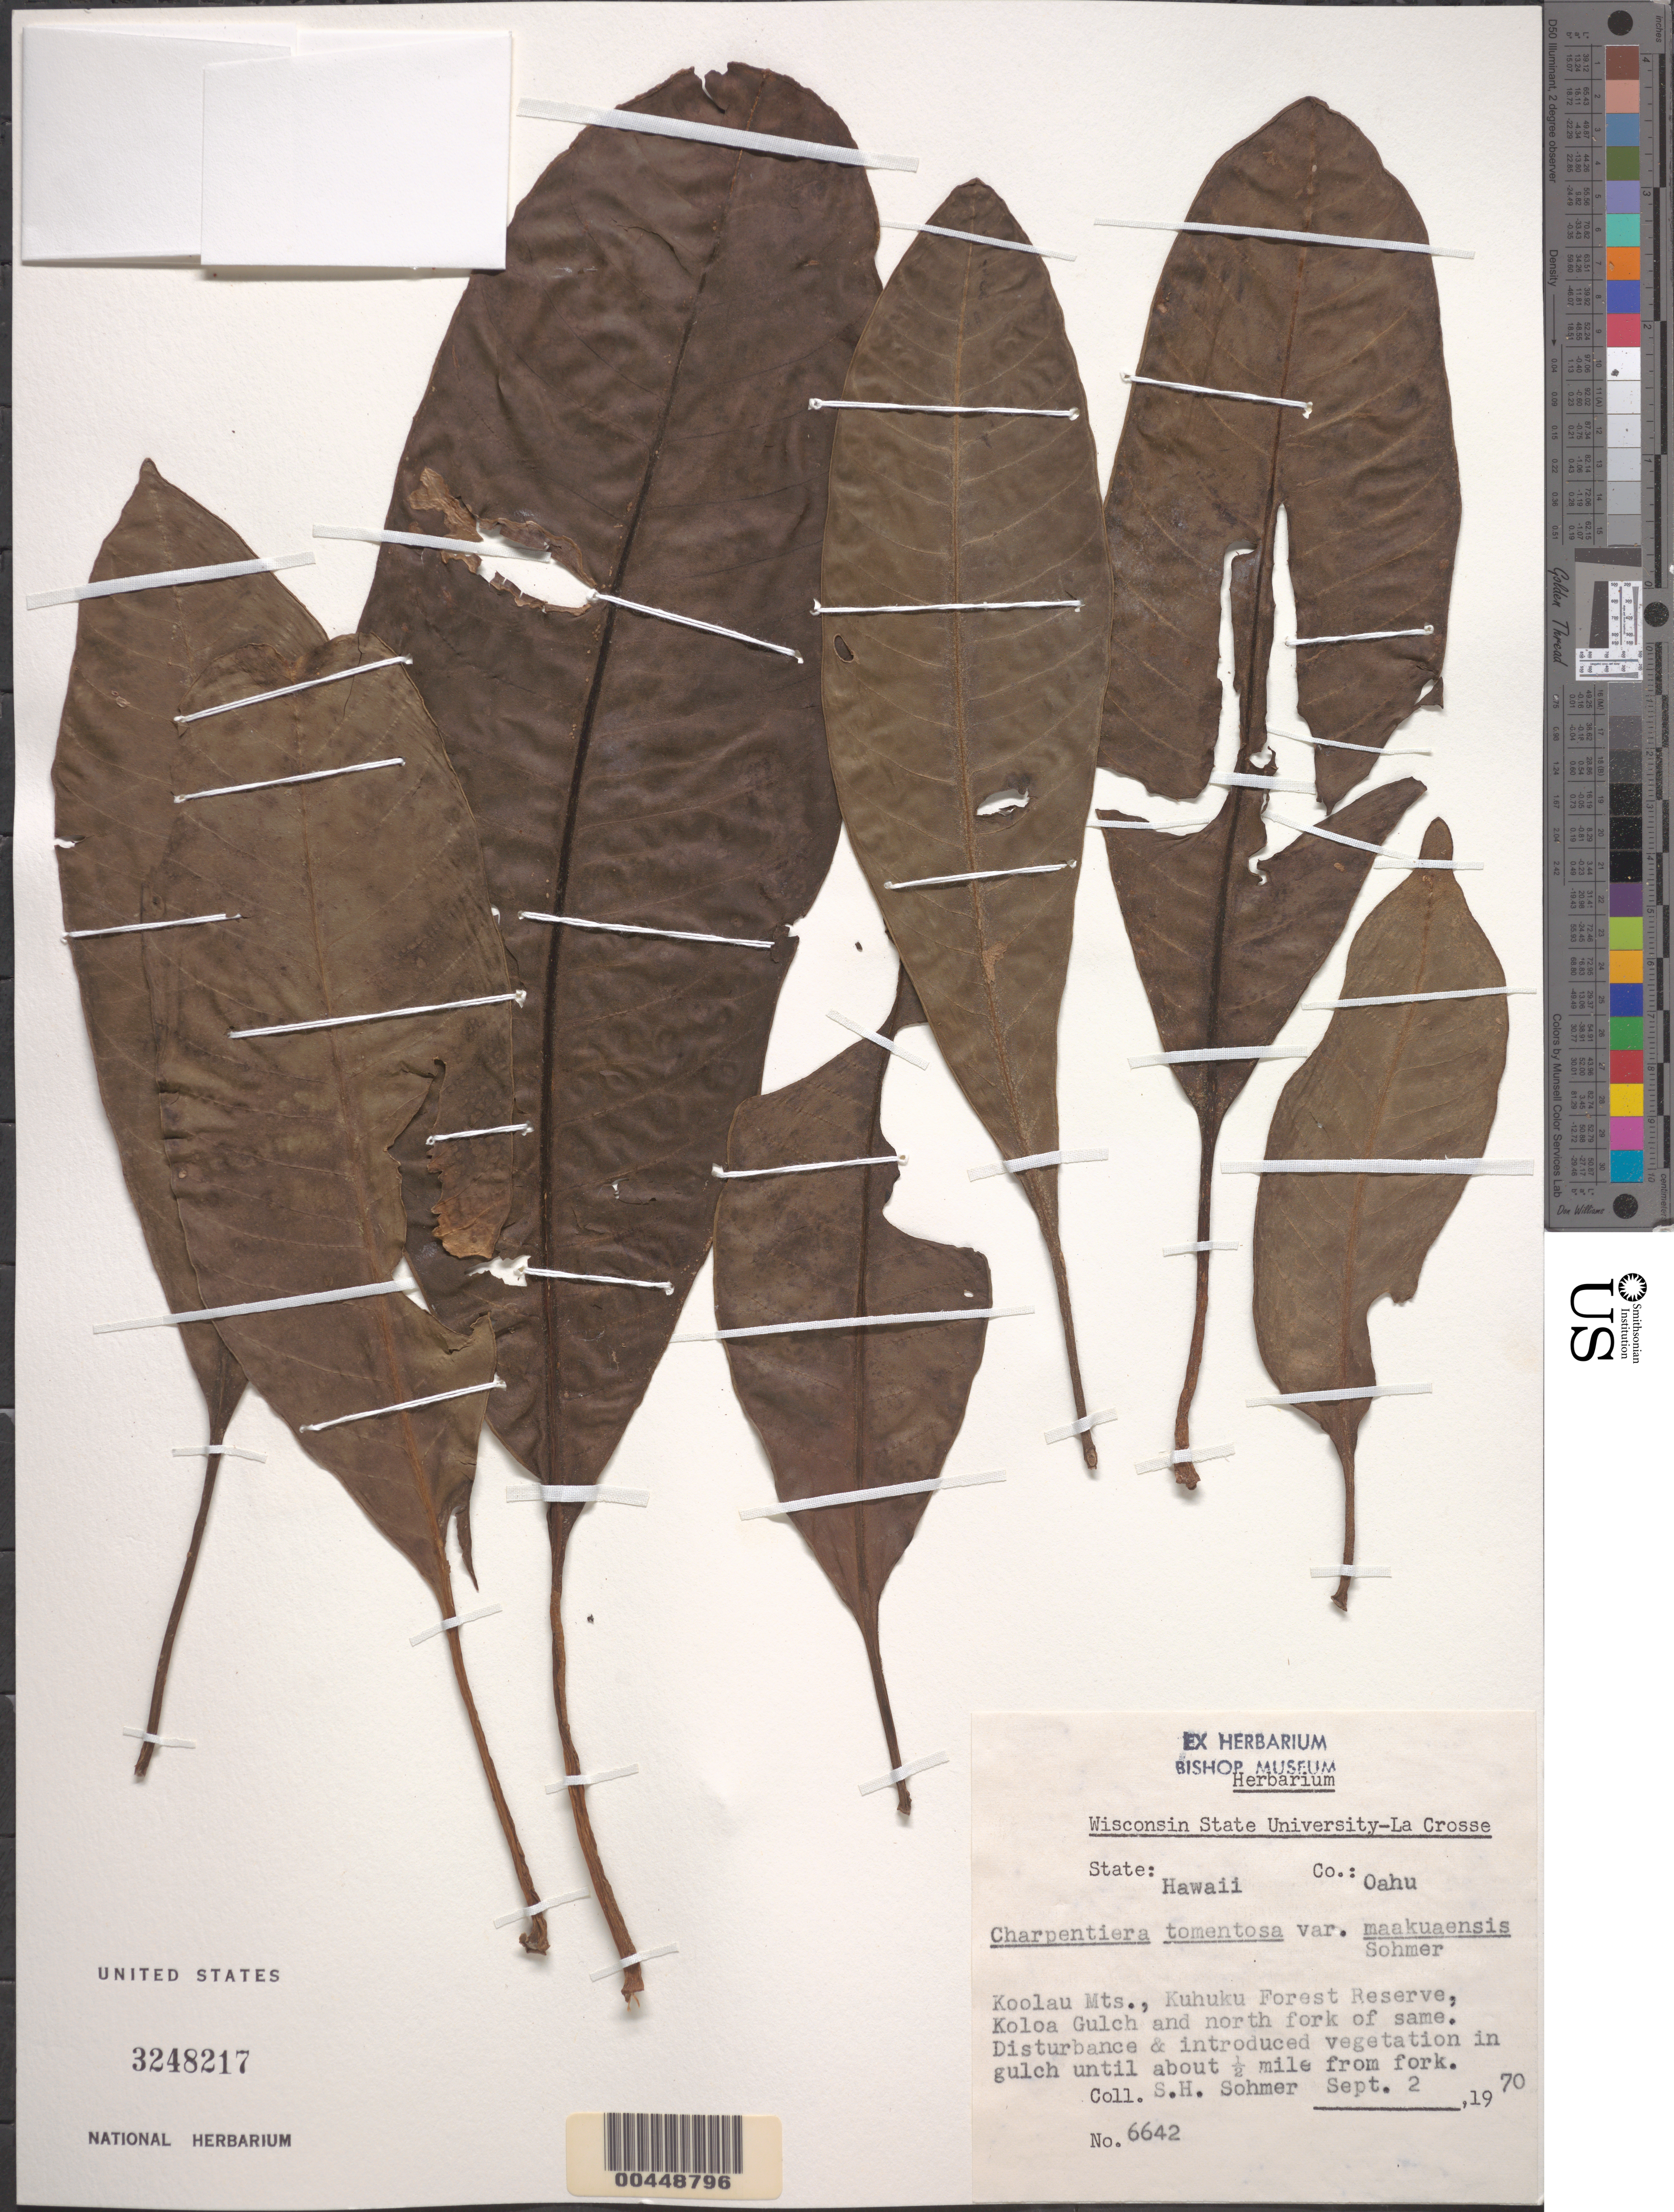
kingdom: Plantae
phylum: Tracheophyta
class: Magnoliopsida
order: Caryophyllales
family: Amaranthaceae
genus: Charpentiera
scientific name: Charpentiera tomentosa var. maakuaensis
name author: Sohmer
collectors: S. H. Sohmer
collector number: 6642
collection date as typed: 2 Sep 1970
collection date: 1970-09-02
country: United States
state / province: Hawaii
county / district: Honolulu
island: Oahu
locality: Koolau Mts., Kuhuku For Res, Koloa Gulch and N fork of same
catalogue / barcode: US 3248217